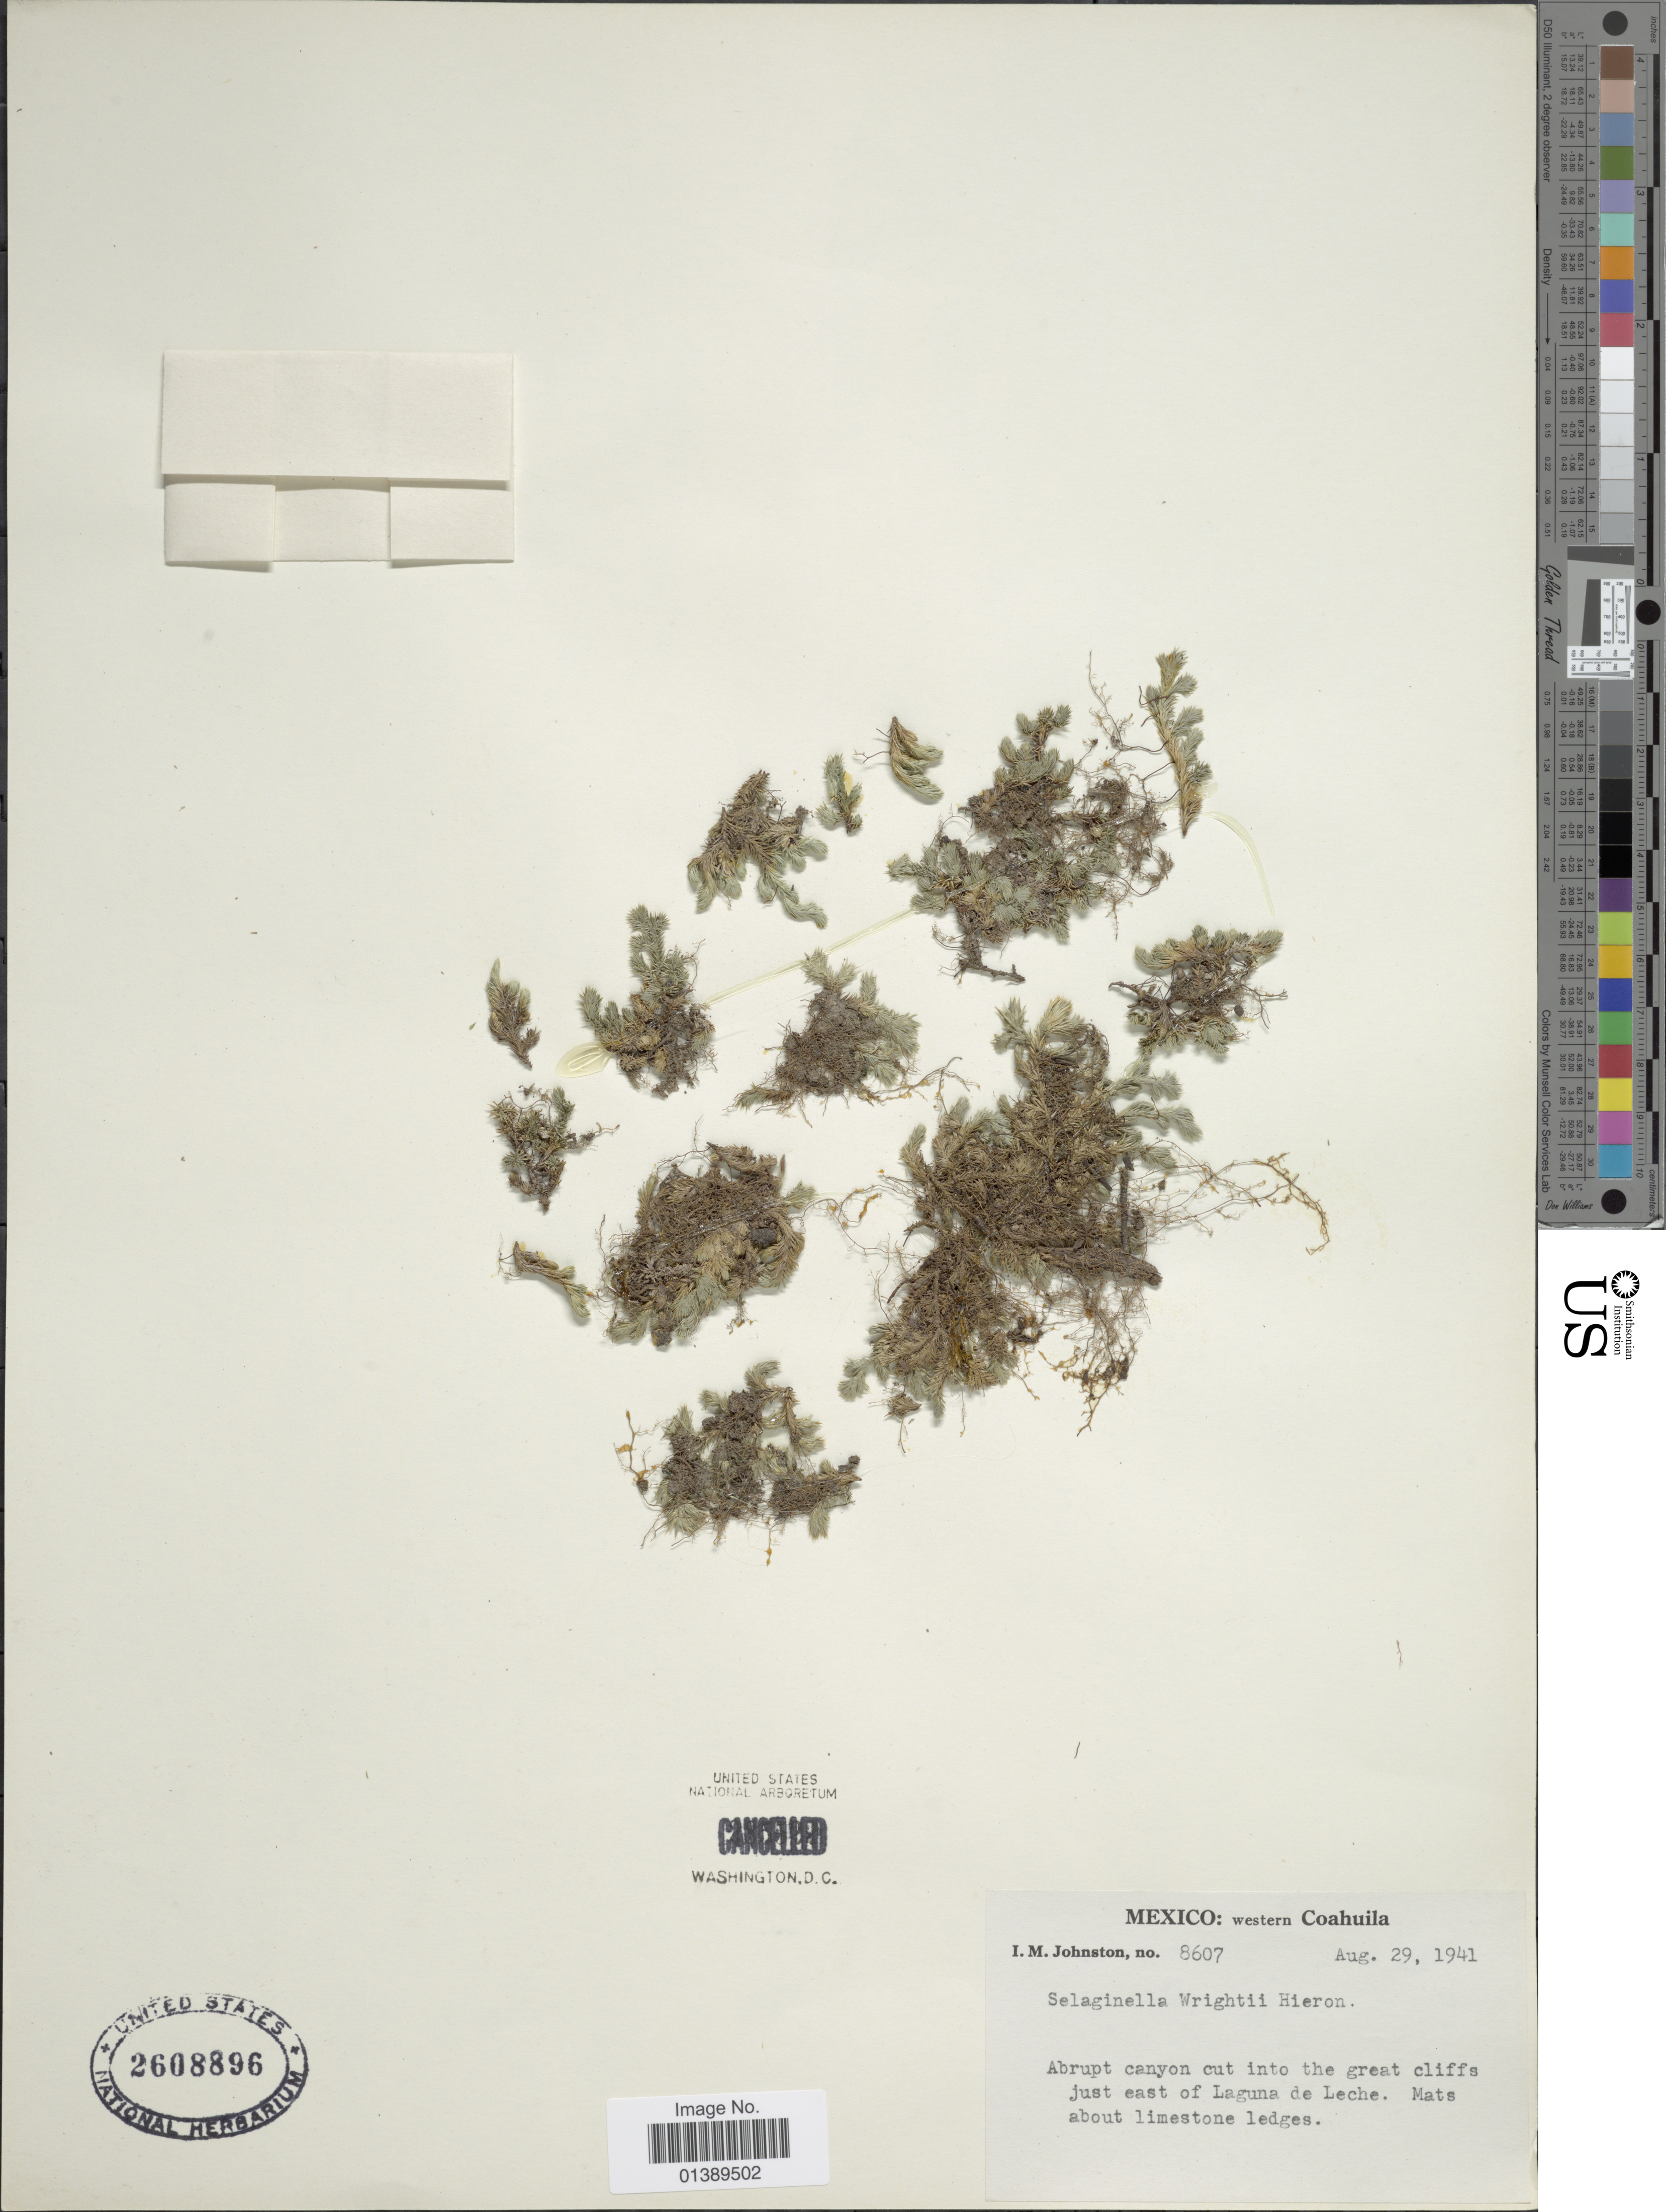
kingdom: Plantae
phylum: Tracheophyta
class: Lycopodiopsida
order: Selaginellales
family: Selaginellaceae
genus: Selaginella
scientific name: Selaginella wrightii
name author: Hieron.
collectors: I.M. Johnston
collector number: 8607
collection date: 1941-08-29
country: Mexico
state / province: Coahuila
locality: Western Coahuila, Abrupt canyon cut into the gret cliffs just east of Laguna de Leche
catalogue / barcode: US 2608896